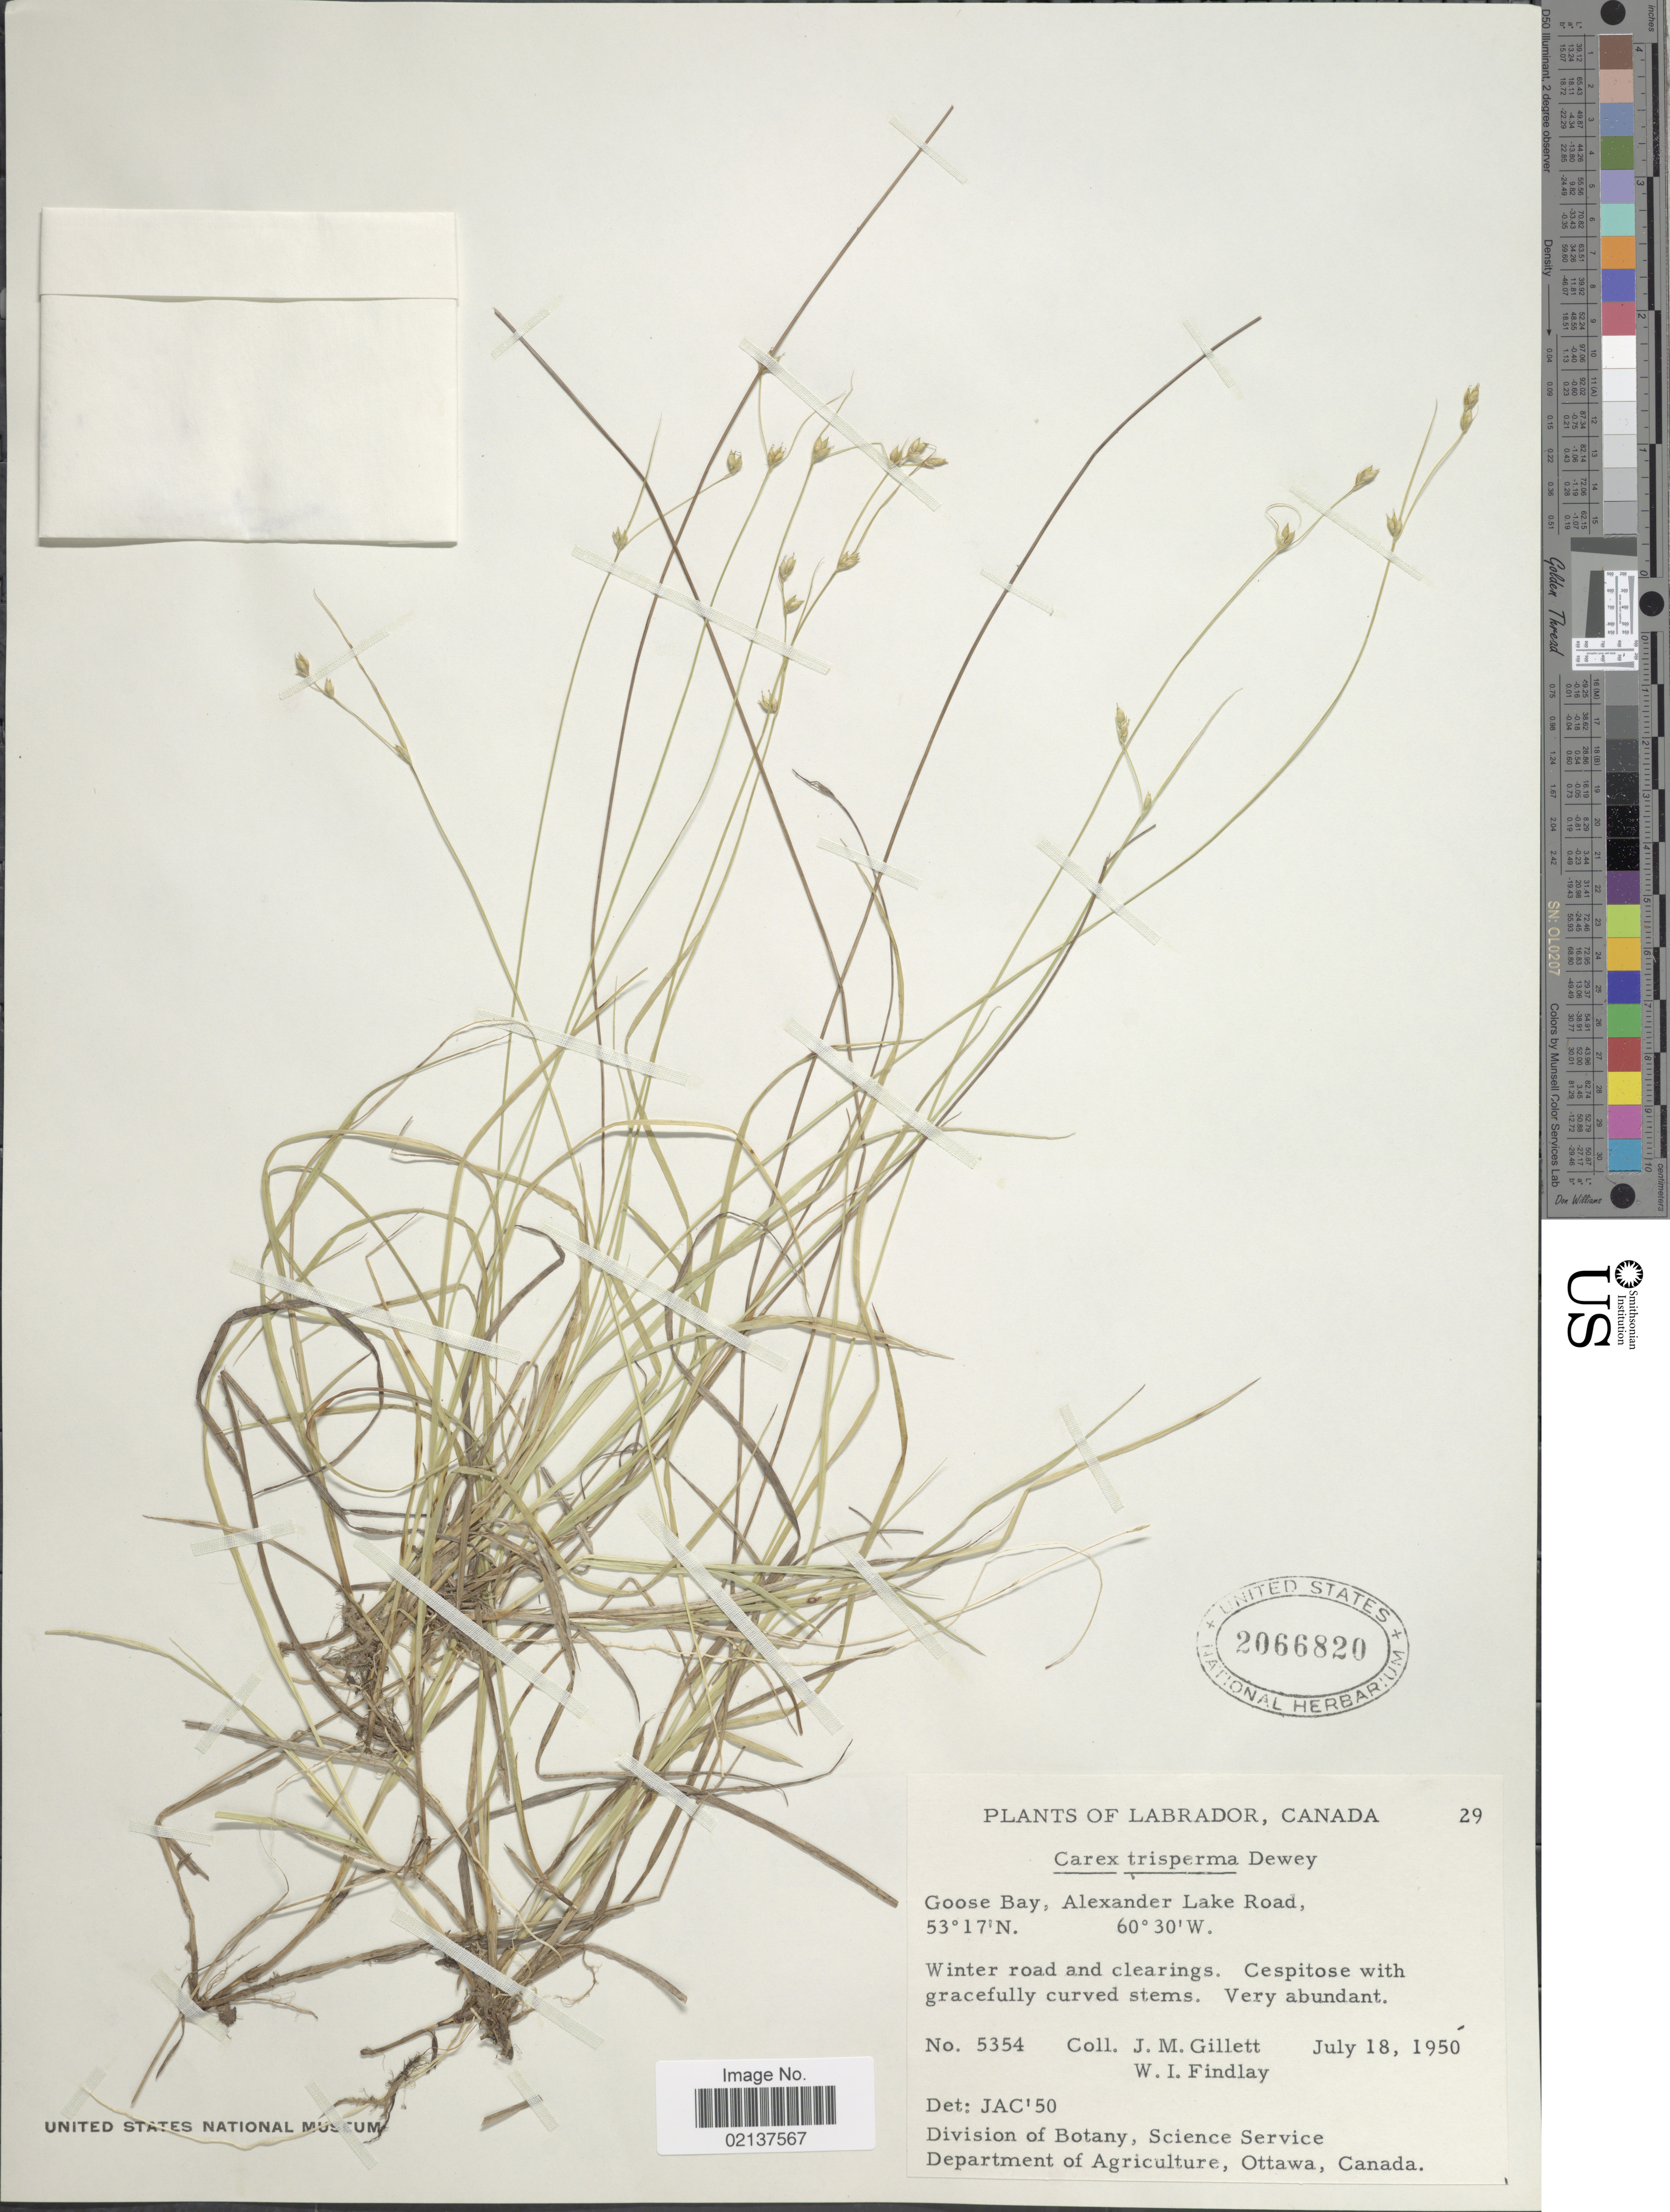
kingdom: Plantae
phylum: Tracheophyta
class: Liliopsida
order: Poales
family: Cyperaceae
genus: Carex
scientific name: Carex trisperma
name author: Dewey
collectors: J. M. Gillett & W. Findlay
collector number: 5354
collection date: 1950-07-18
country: Canada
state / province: Newfoundland and Labrador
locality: Labrador, Goose Bay, Alexander Lake Road, Winter road and clearings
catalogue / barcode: US 2066820